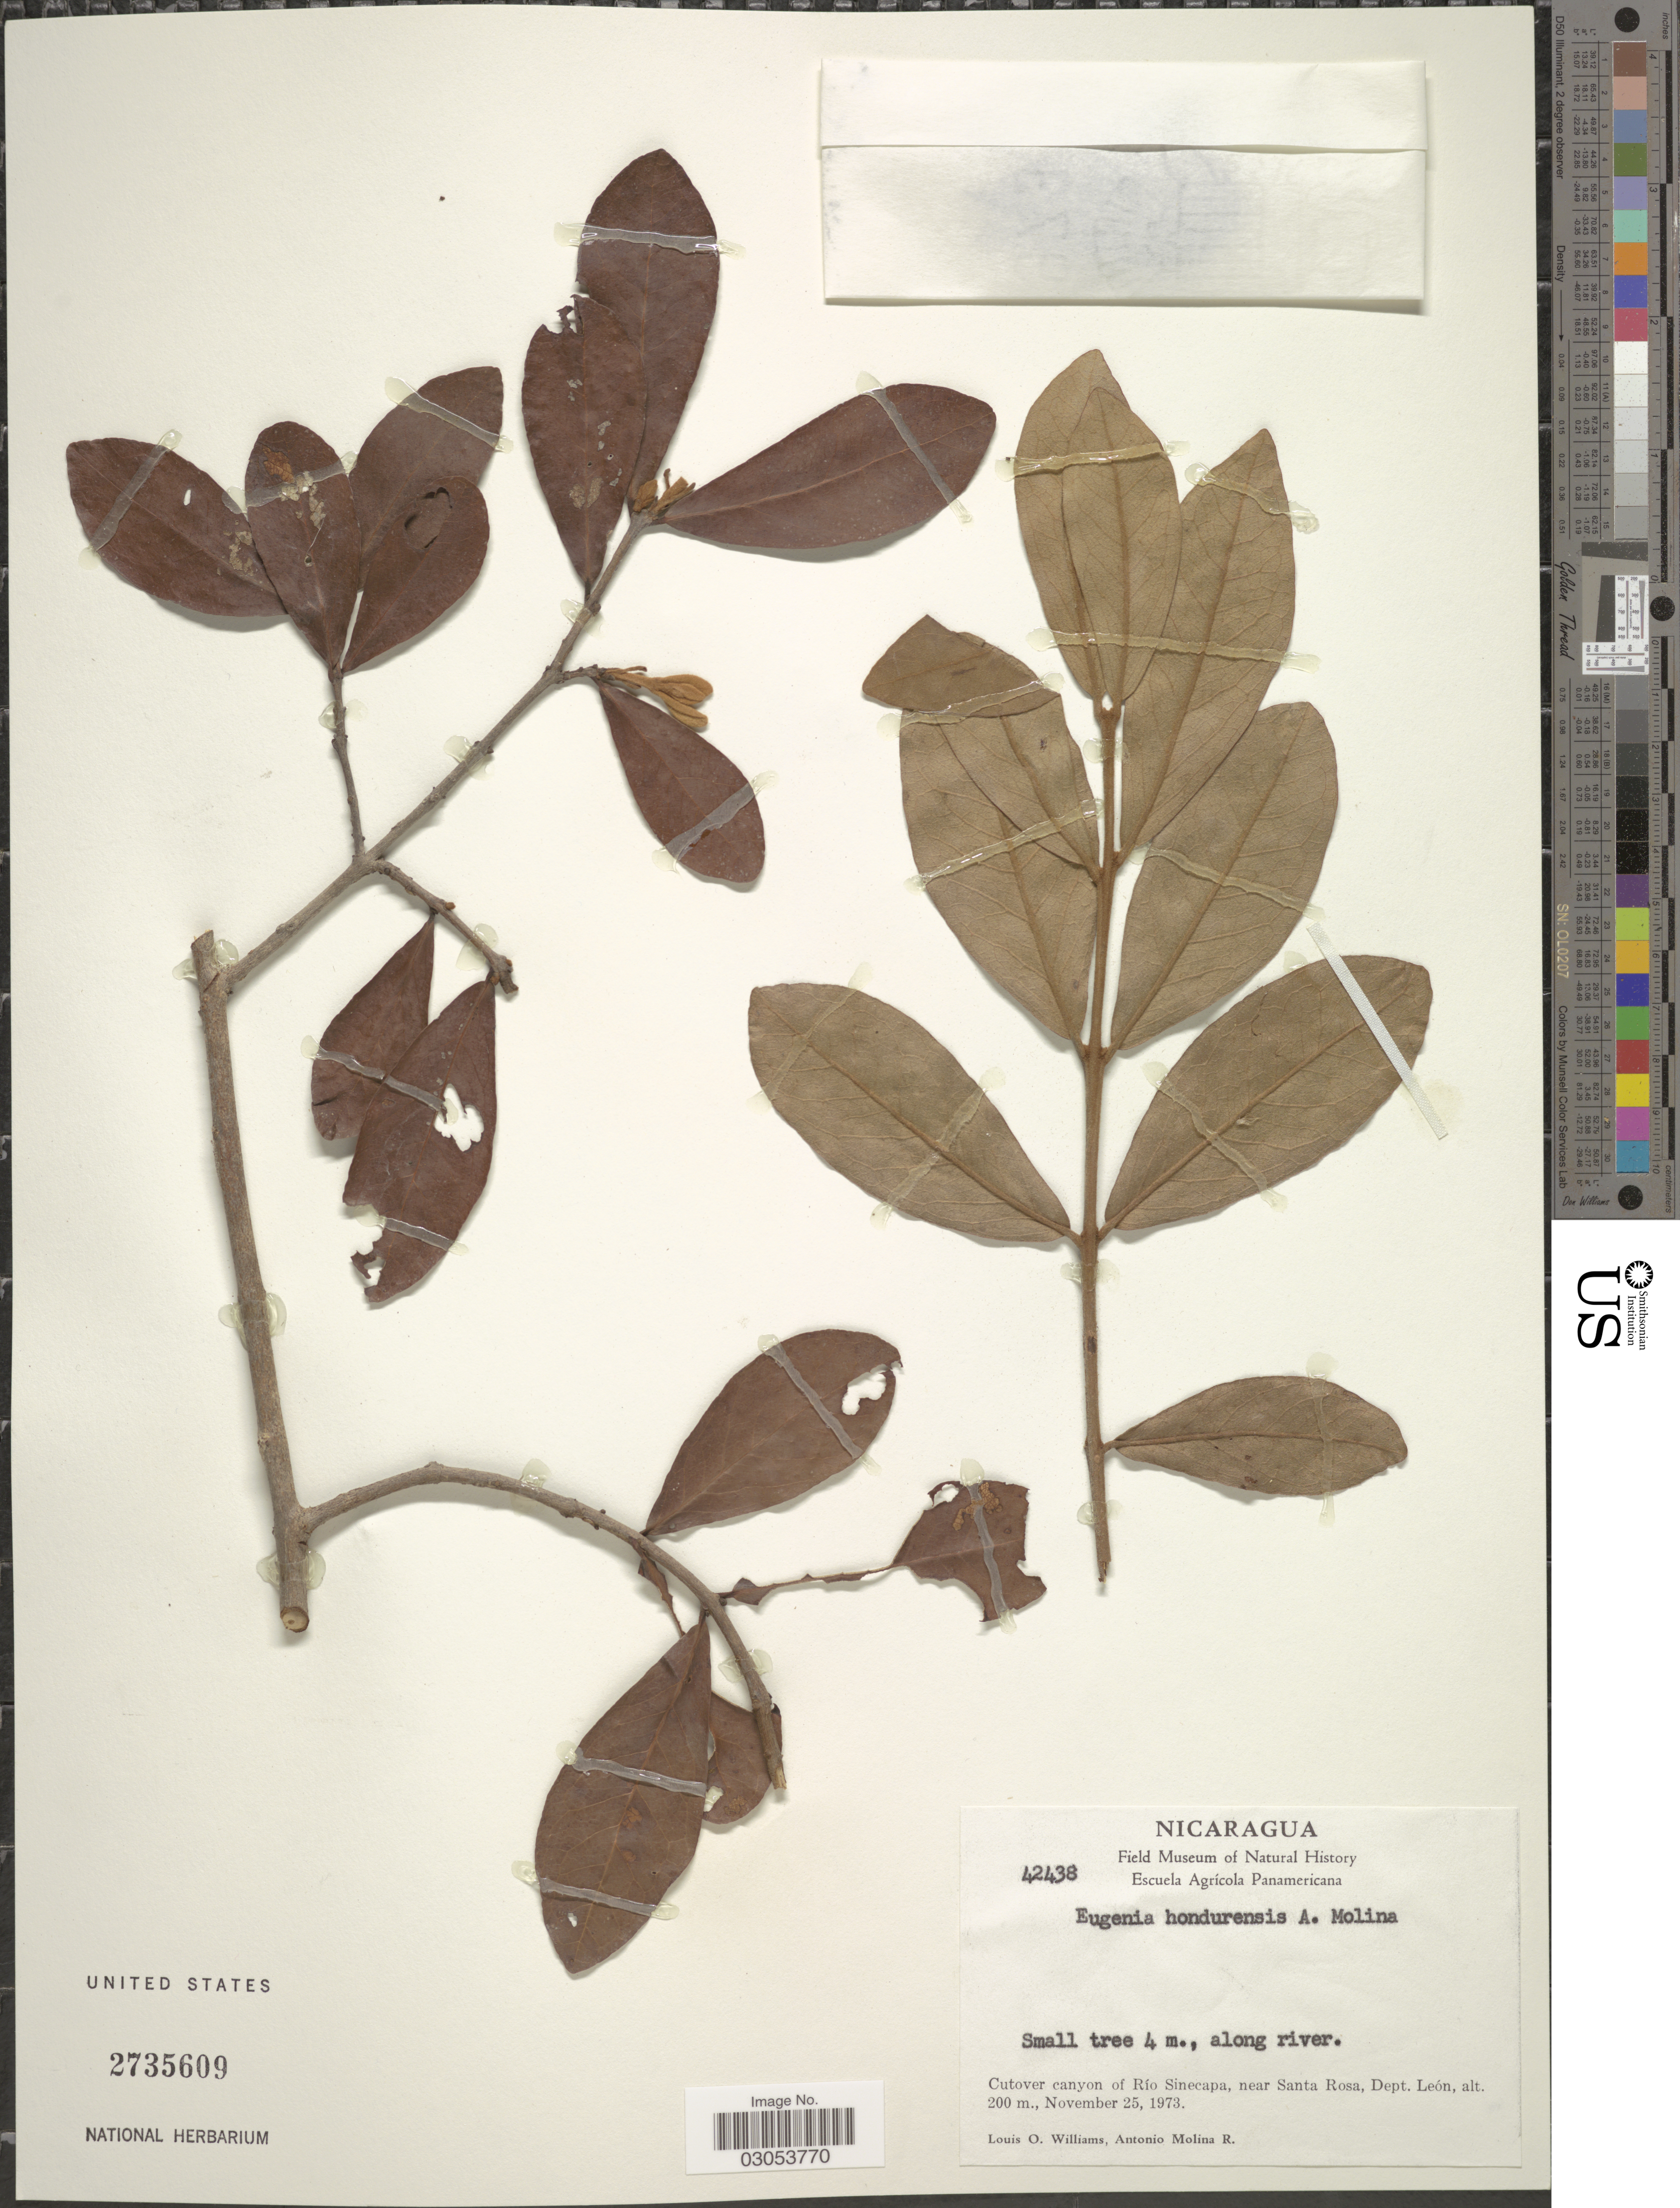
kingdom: Plantae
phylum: Tracheophyta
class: Magnoliopsida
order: Myrtales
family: Myrtaceae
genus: Eugenia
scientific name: Eugenia hondurensis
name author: Ant. Molina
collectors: L. O. Williams & A. Molina R.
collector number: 42438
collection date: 1973-11-25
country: Nicaragua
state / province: Leon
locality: Along river. Cutover canyon of Río Sinecapa, near Santa Rosa, Dept. León.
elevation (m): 200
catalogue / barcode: US 2735609